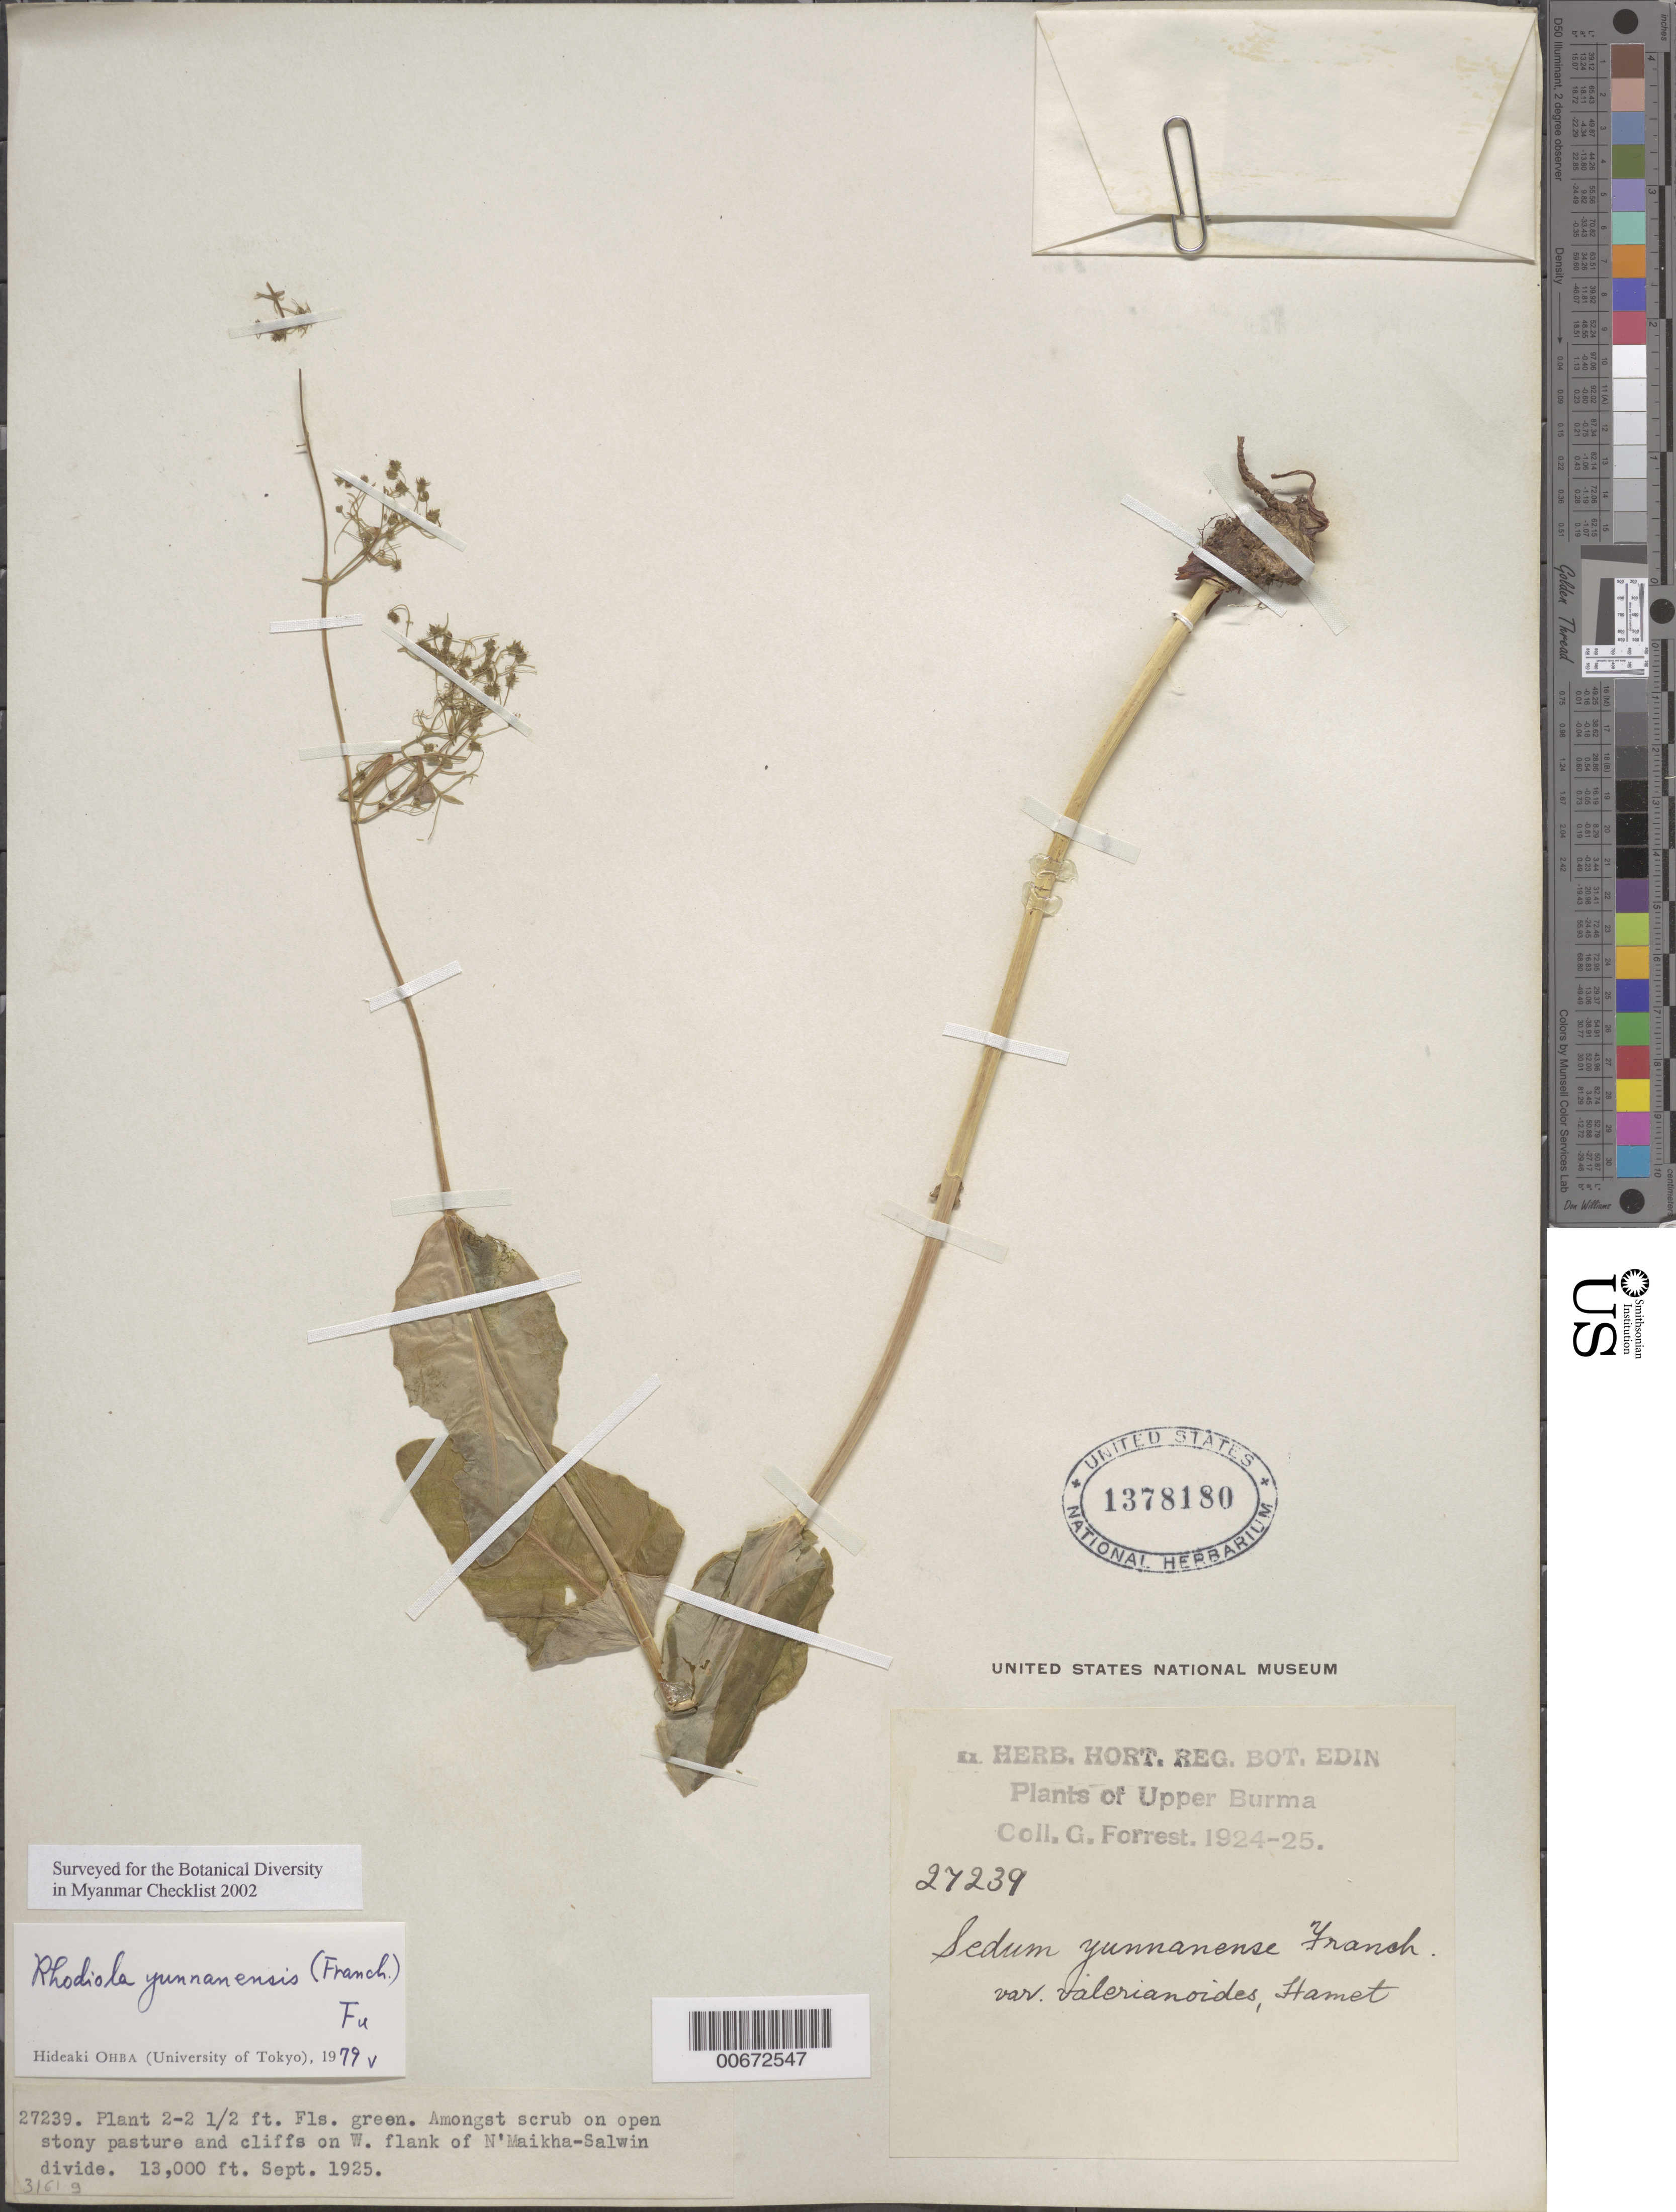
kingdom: Plantae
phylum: Tracheophyta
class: Magnoliopsida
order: Saxifragales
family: Crassulaceae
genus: Sedum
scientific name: Sedum yunnanense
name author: Franch.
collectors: G. Forrest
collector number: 27239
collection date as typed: Sep 1925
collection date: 1925-09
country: Myanmar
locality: Upper Burma, W flank of N'Maikha-Salwin Divide.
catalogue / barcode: US 1378180